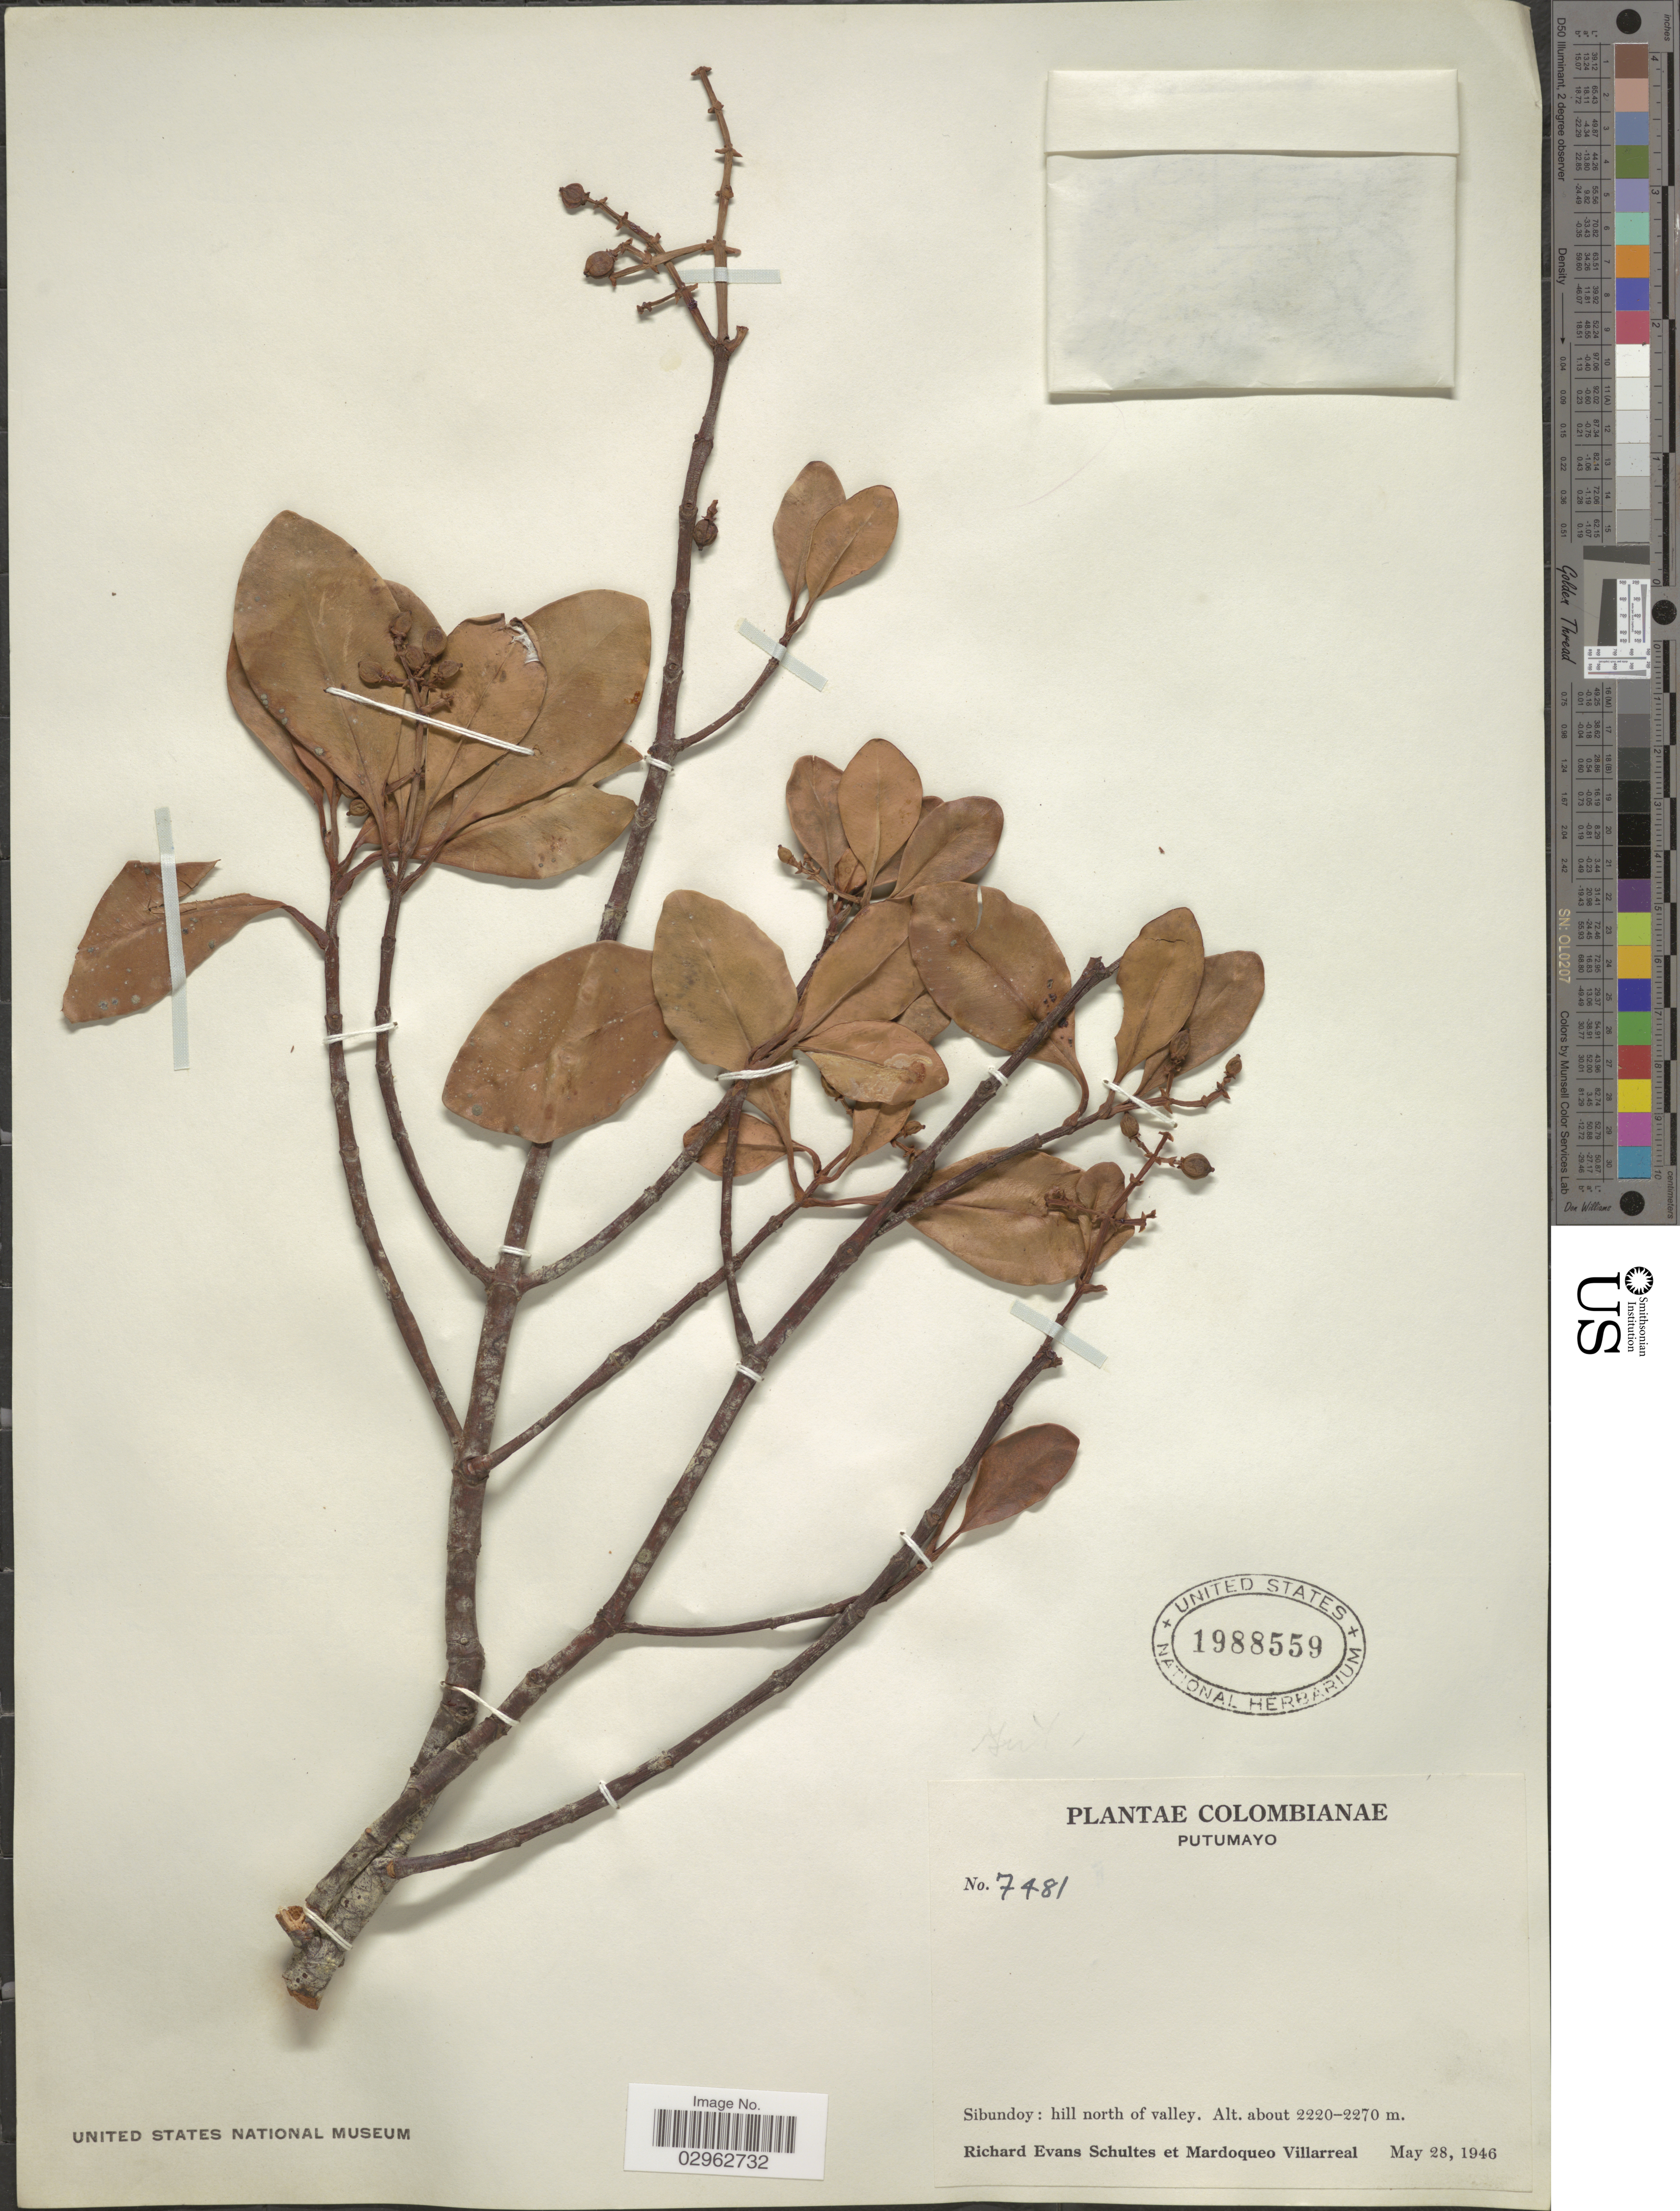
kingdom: Plantae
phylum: Tracheophyta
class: Magnoliopsida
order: Malpighiales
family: Clusiaceae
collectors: R. E. Schultes & M. Villarreal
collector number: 7481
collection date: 1946-05-28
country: Colombia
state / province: Putumayo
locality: Sibundoy: hill north of valley.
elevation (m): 2220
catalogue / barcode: US 1988559